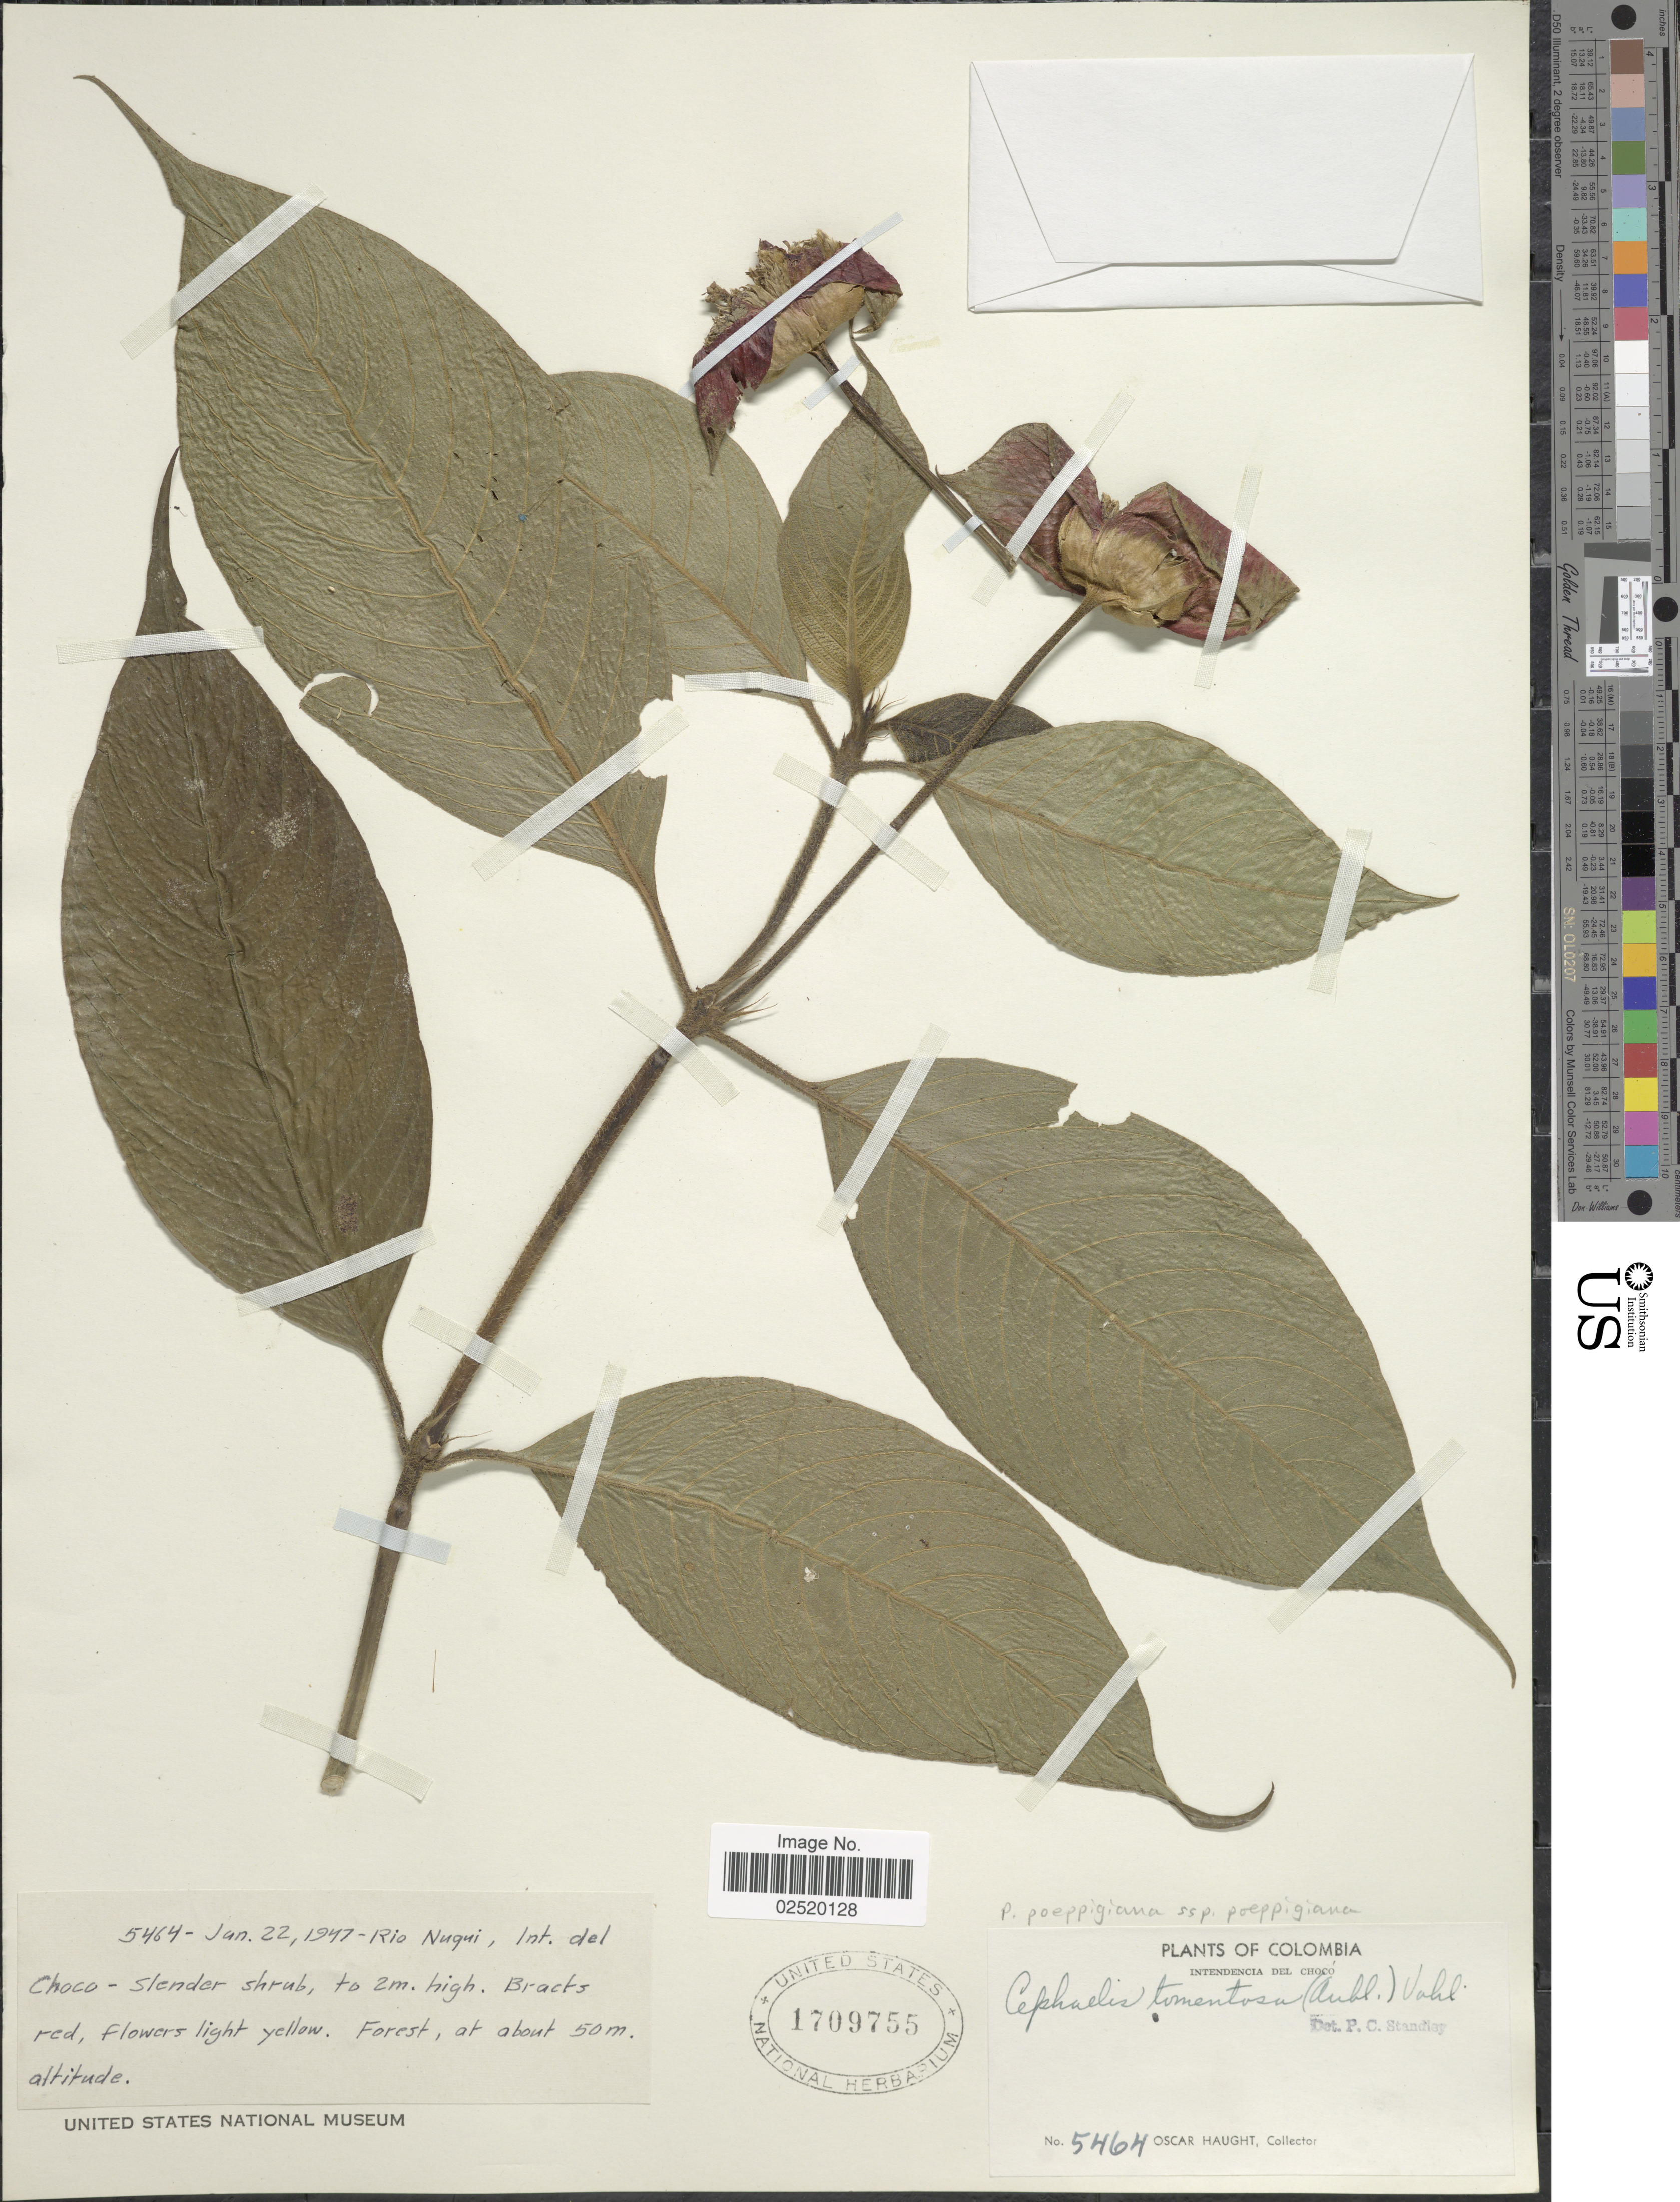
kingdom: Plantae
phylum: Tracheophyta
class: Magnoliopsida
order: Gentianales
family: Rubiaceae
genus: Psychotria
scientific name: Psychotria poeppigiana subsp. poeppigiana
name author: Müll. Arg.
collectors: O. L. Haught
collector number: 5464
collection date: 1947-01-22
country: Colombia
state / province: Chocó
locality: Rio Nuqui, Intendencia del Choco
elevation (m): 50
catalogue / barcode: US 1709755